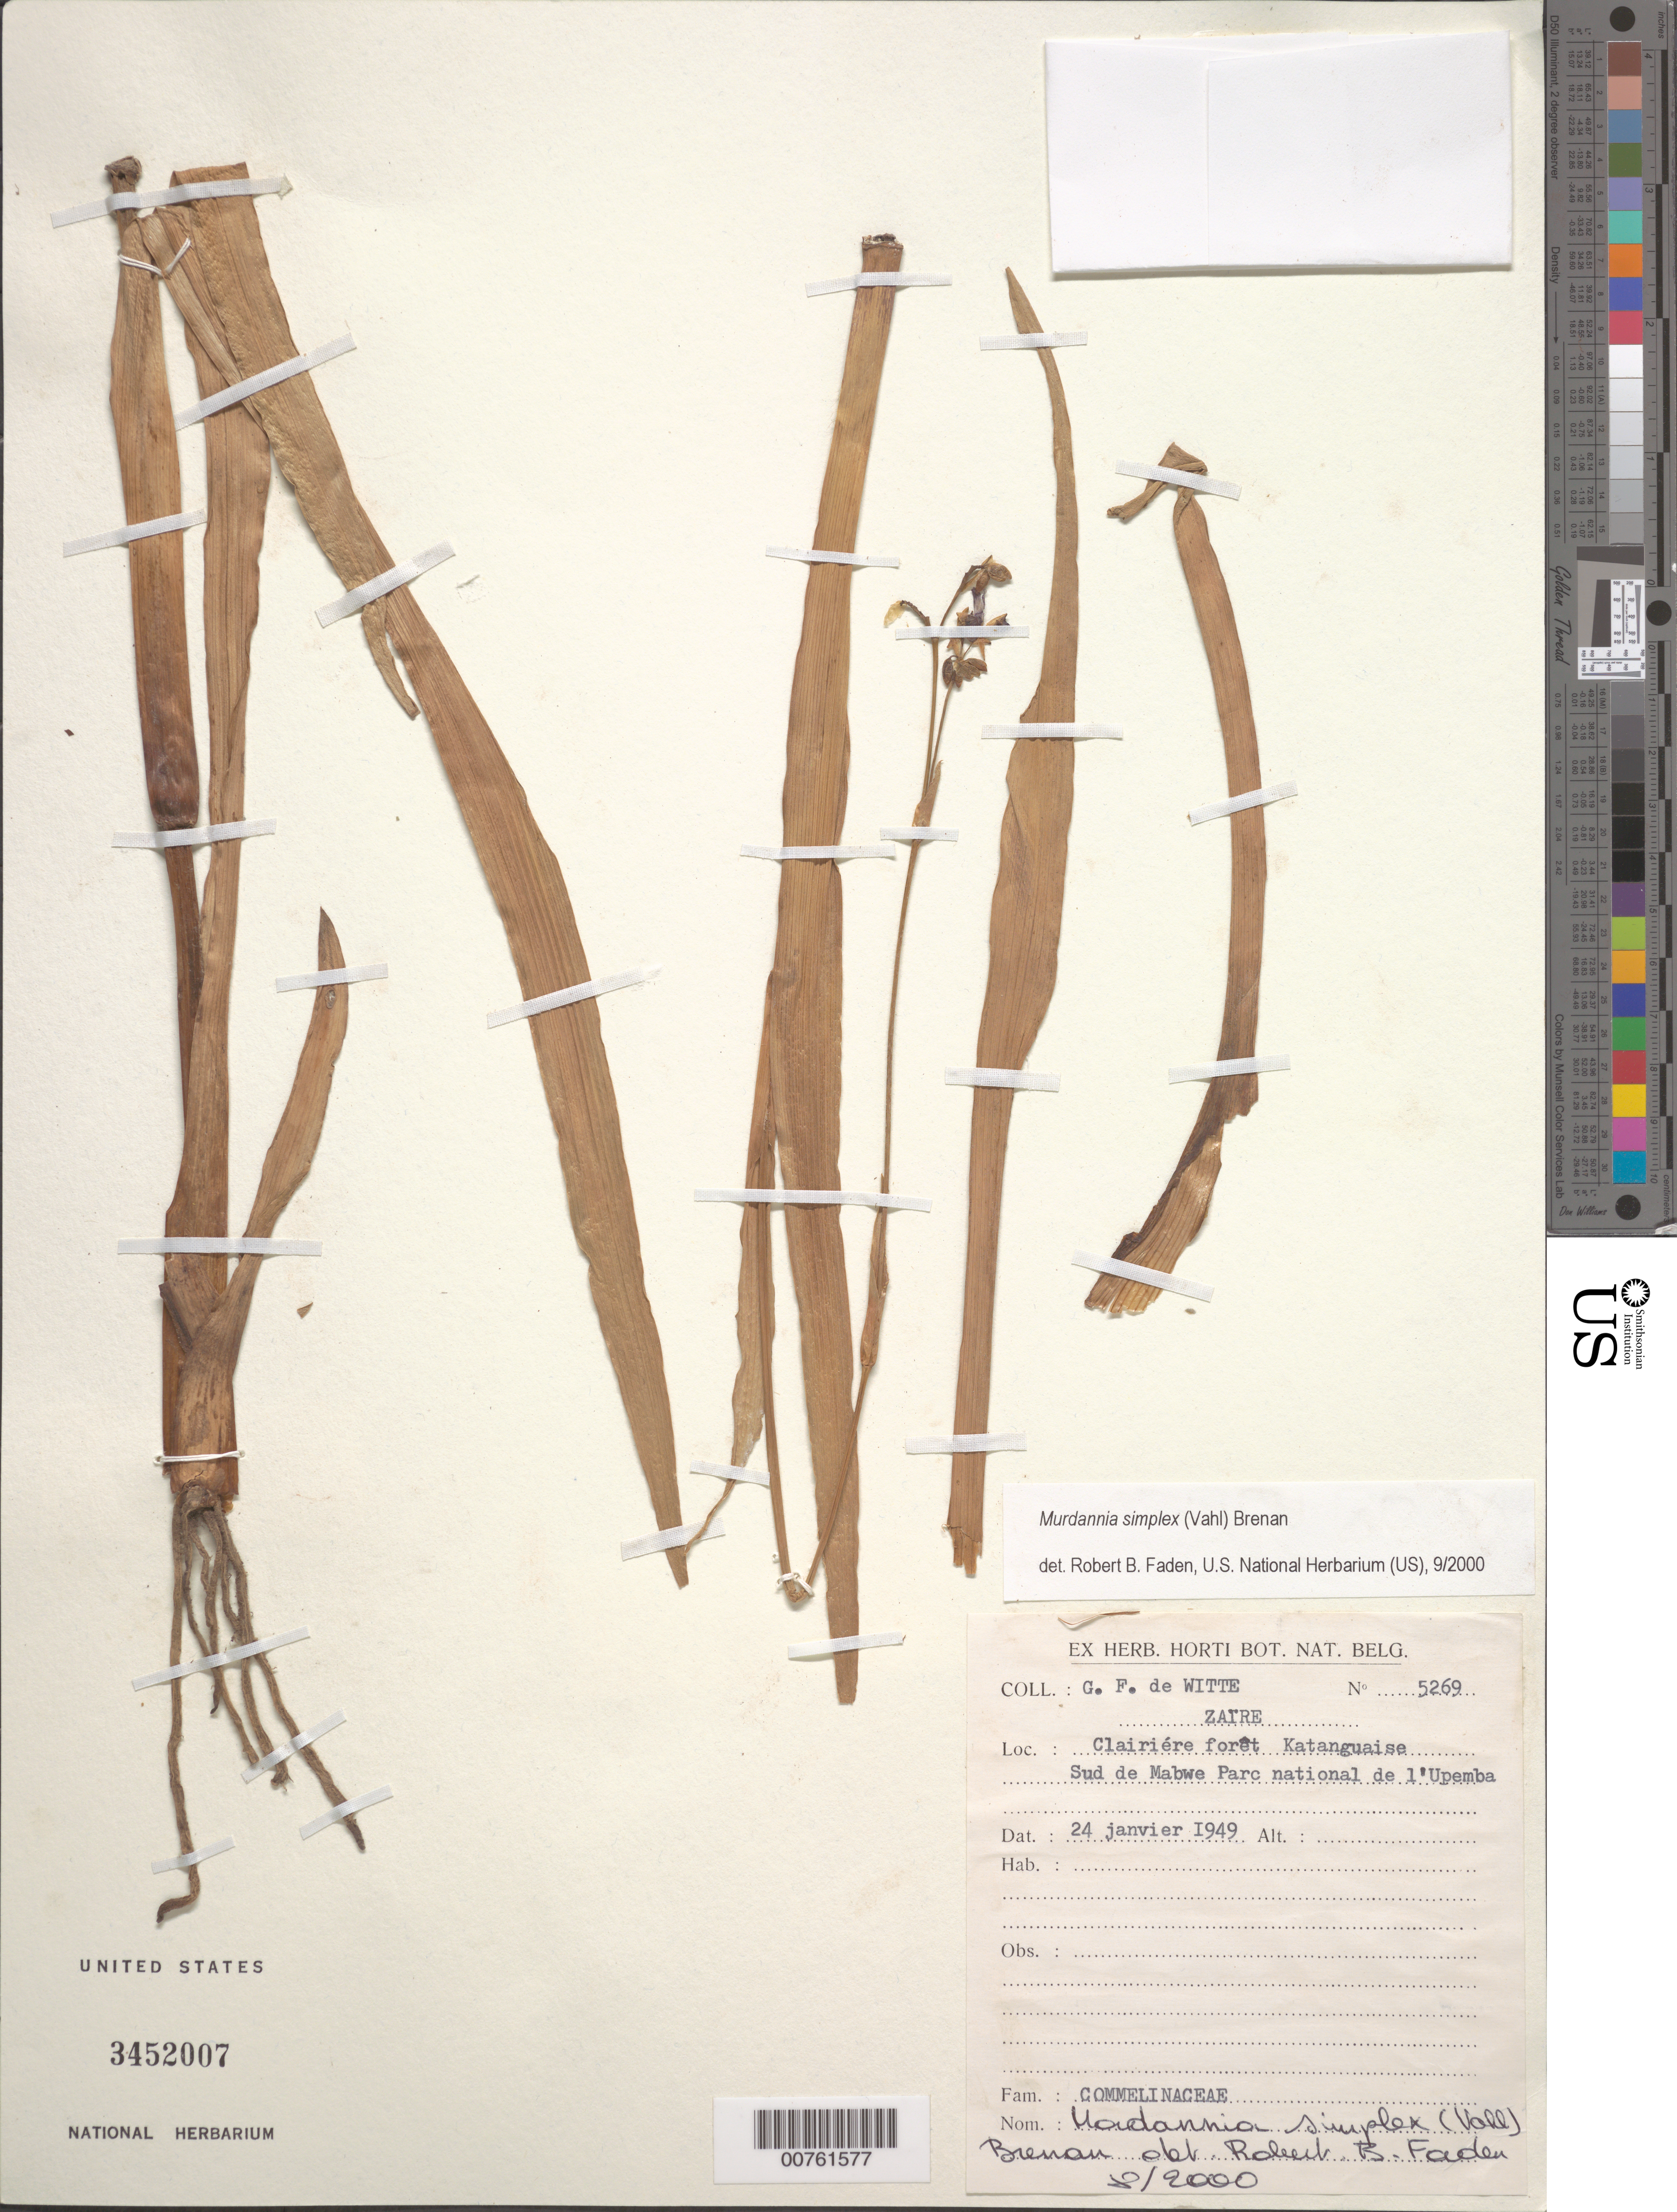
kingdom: Plantae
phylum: Tracheophyta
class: Liliopsida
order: Commelinales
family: Commelinaceae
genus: Murdannia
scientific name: Murdannia simplex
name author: (Vahl) Brenan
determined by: Faden, Robert B., (US), Smithsonian Institution - National Museum of Natural History (UNITED STATES)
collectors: G. F. Witte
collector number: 5269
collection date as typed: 24 Jan 1949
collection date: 1949-01-24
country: Congo, Democratic Republic of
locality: Clairiere foret Katanguaise Sud de Mabwe Parc national de l"Upemba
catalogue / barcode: US 3452007